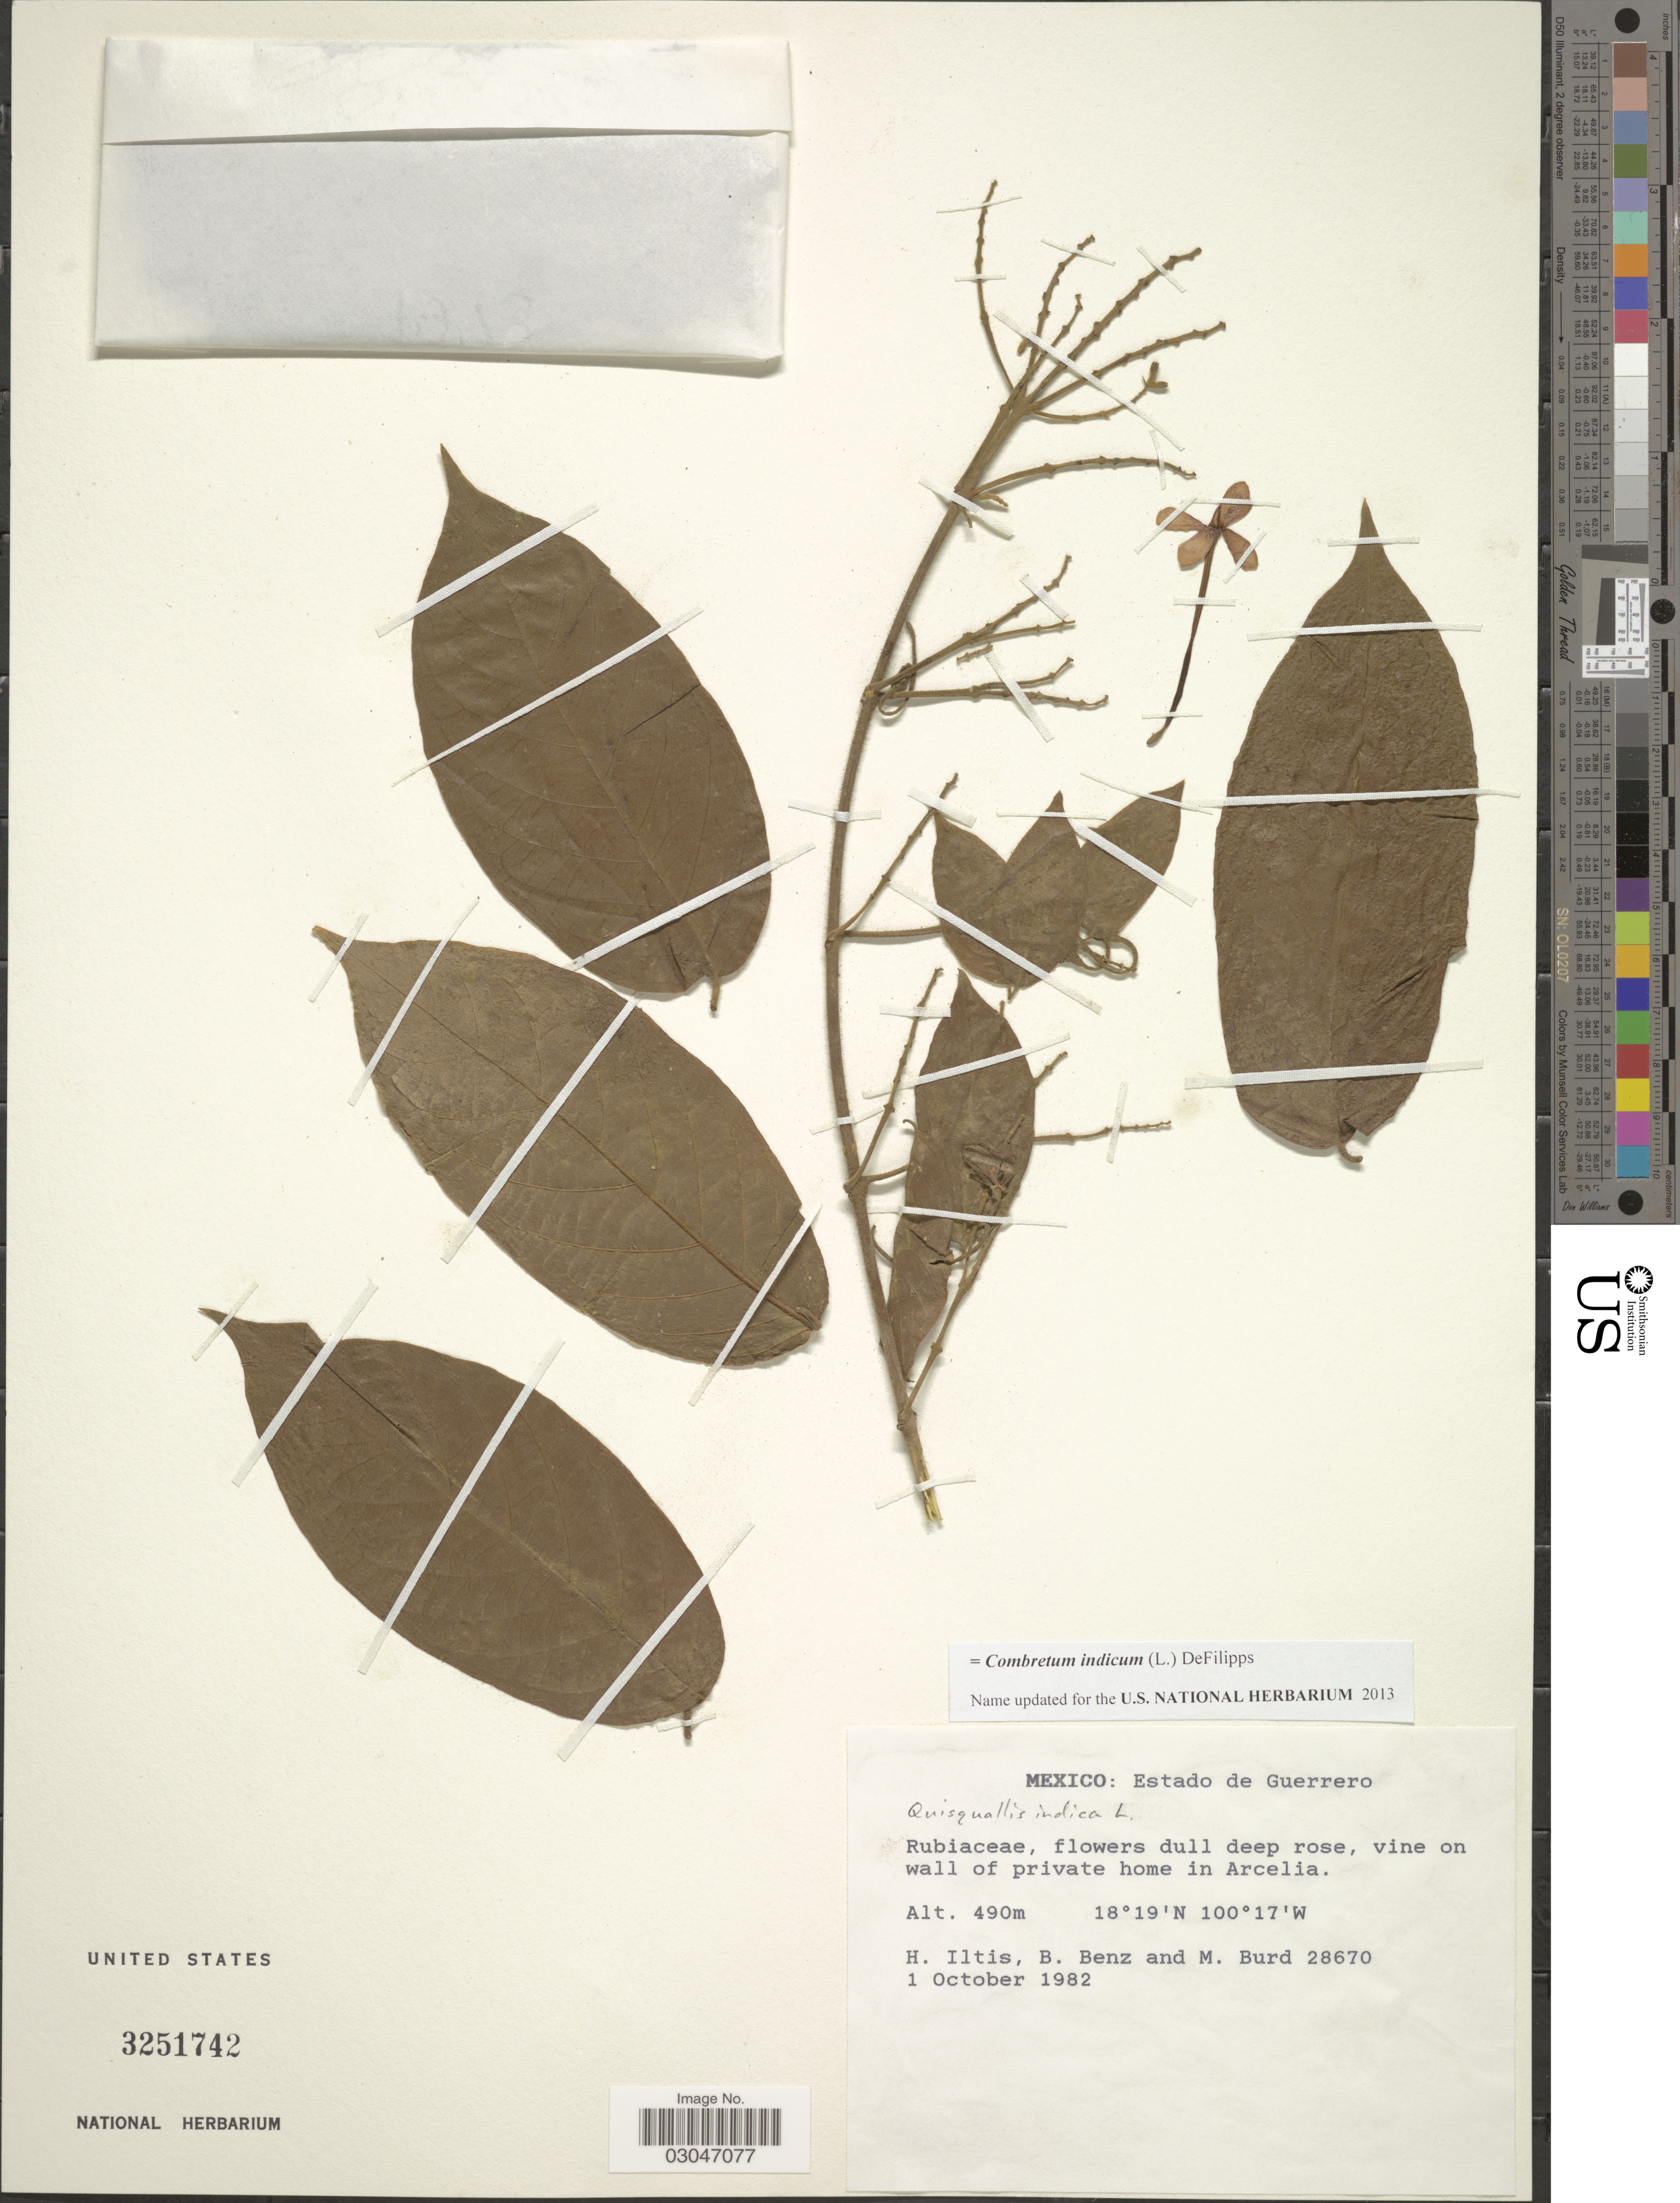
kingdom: Plantae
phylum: Tracheophyta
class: Magnoliopsida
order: Myrtales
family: Combretaceae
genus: Combretum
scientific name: Combretum indicum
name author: (L.) DeFilipps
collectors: H. Iltis, B. Benz & M. Burd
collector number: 28670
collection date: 1982-10-01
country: Mexico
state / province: Guerrero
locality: Vine on wall of private home in Arcelia.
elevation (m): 490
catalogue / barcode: US 3251742